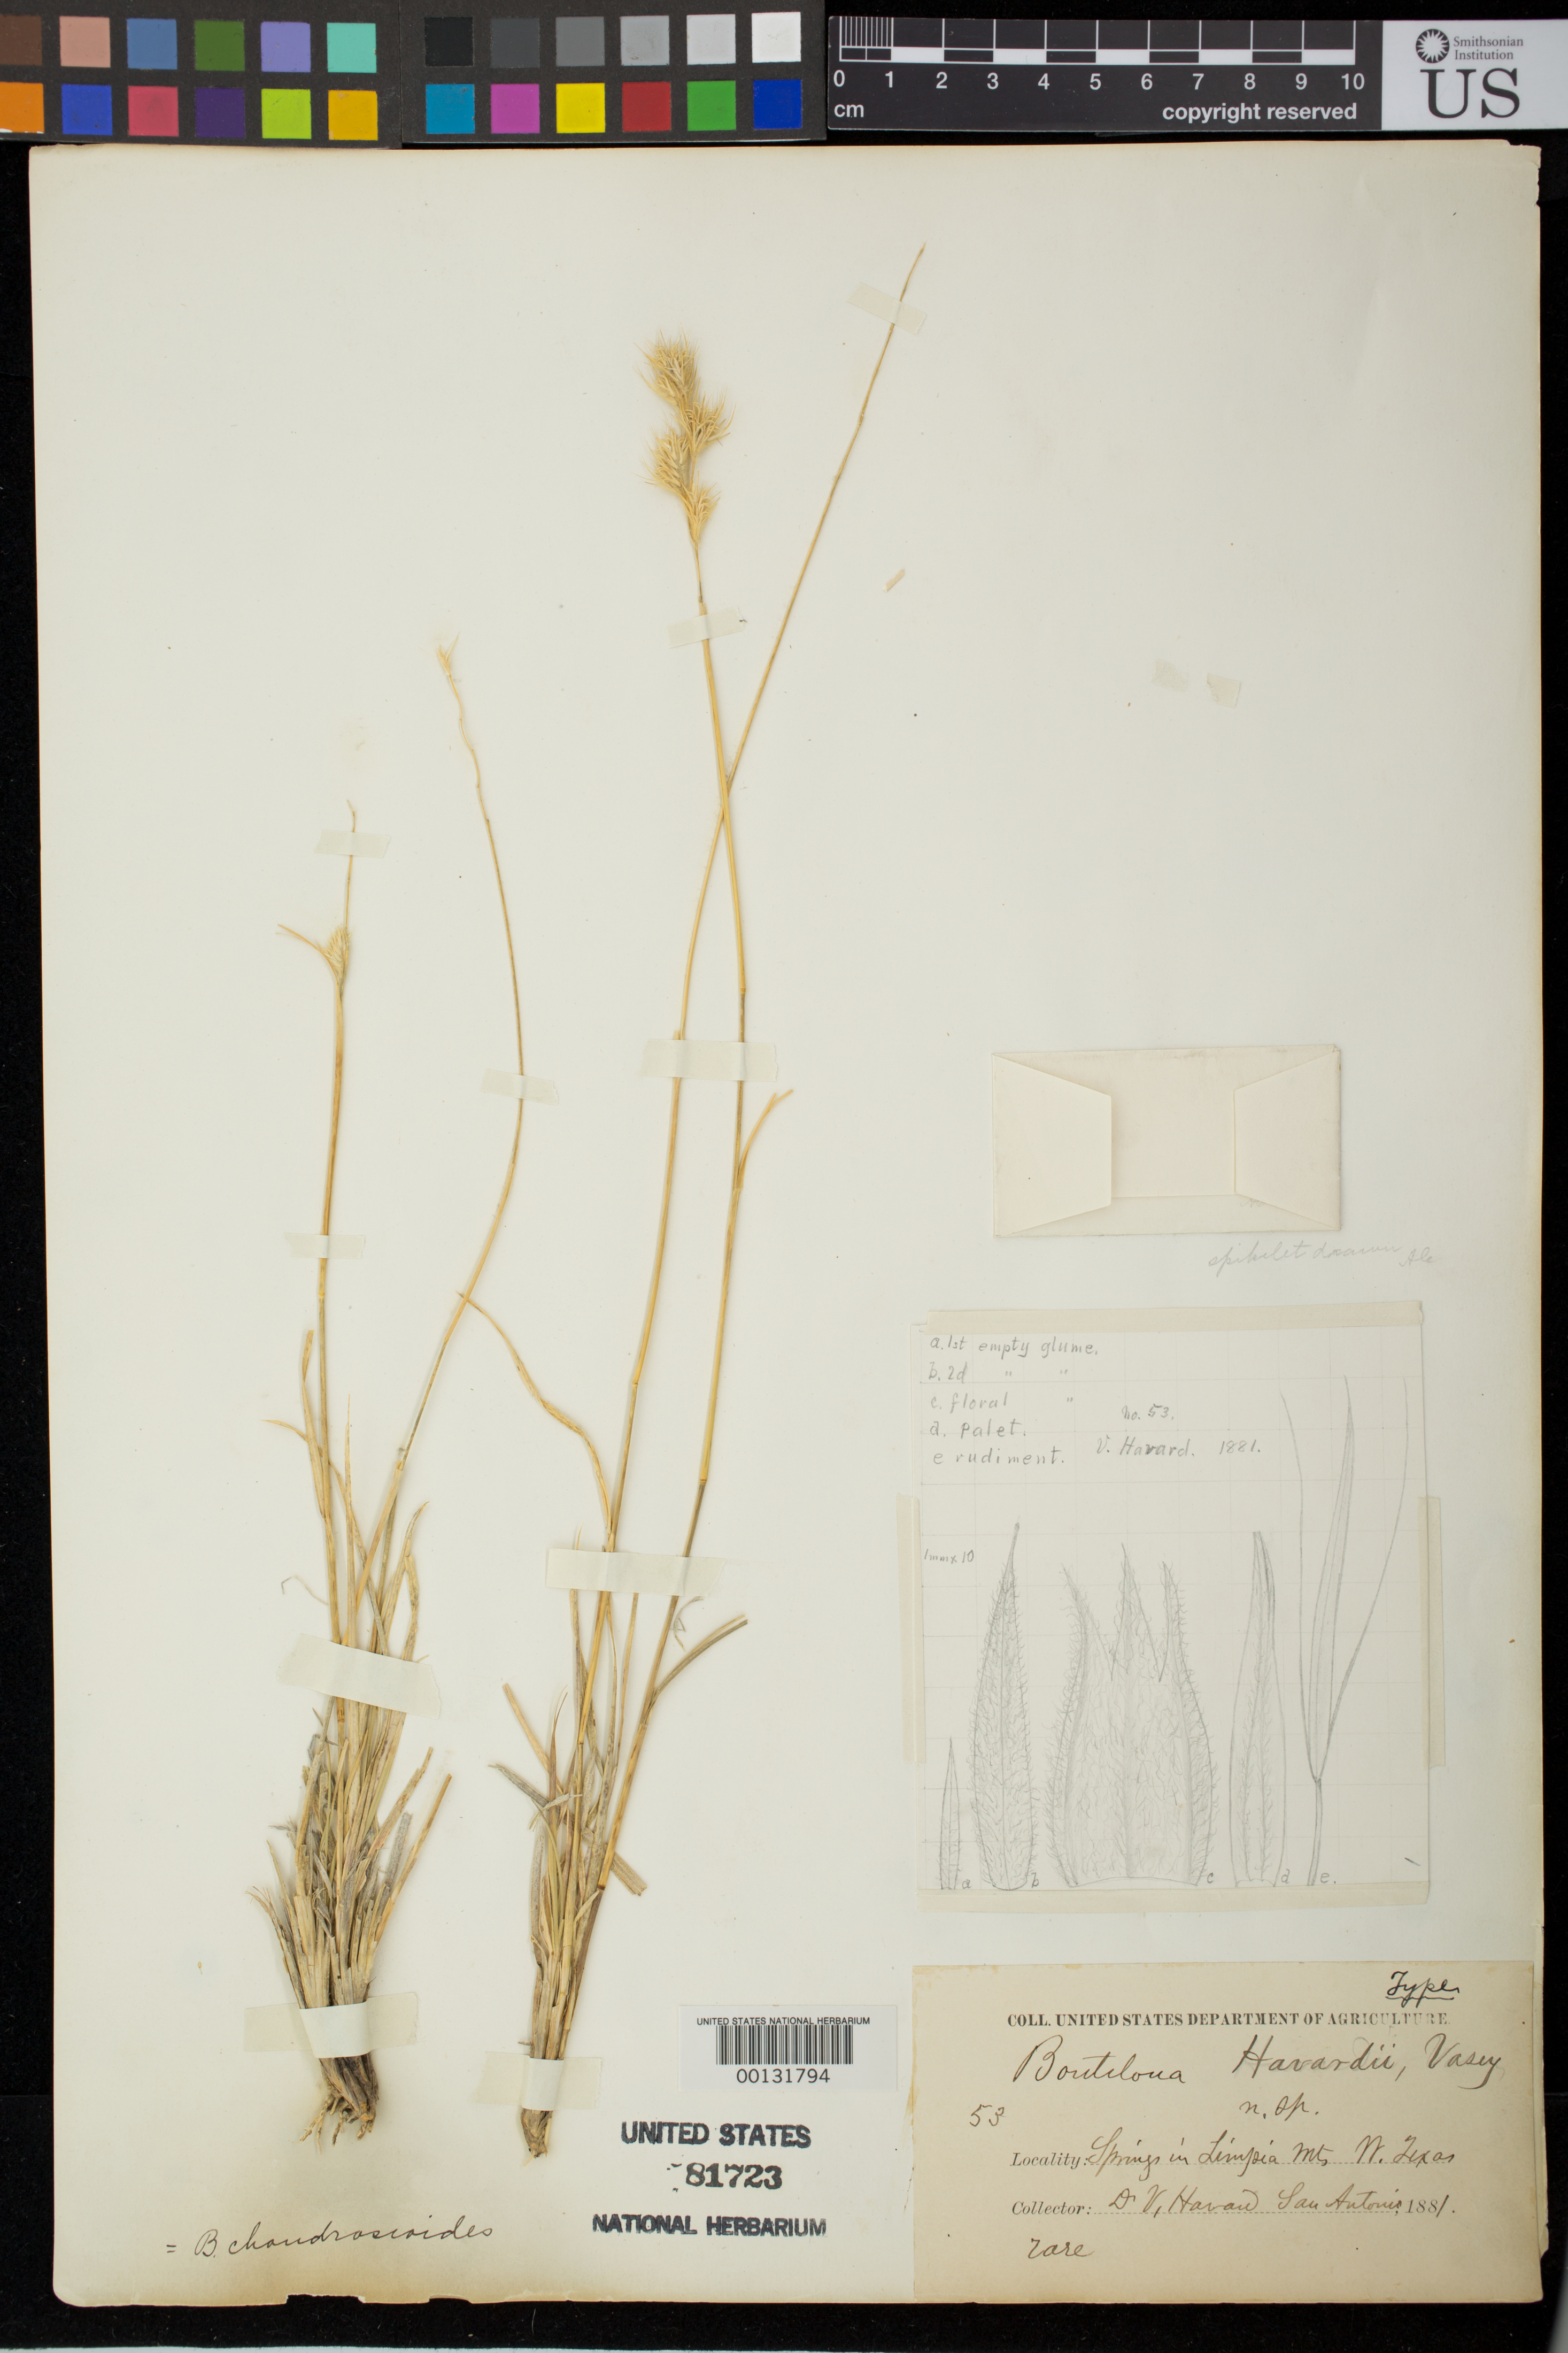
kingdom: Plantae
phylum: Tracheophyta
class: Liliopsida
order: Poales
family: Poaceae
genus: Bouteloua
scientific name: Bouteloua havardii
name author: Vasey ex S. Watson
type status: Isosyntype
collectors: V. Havard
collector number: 53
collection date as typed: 1881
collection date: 1881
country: United States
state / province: Texas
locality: Springs in Limpio Mts., W. Texas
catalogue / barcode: US 81723